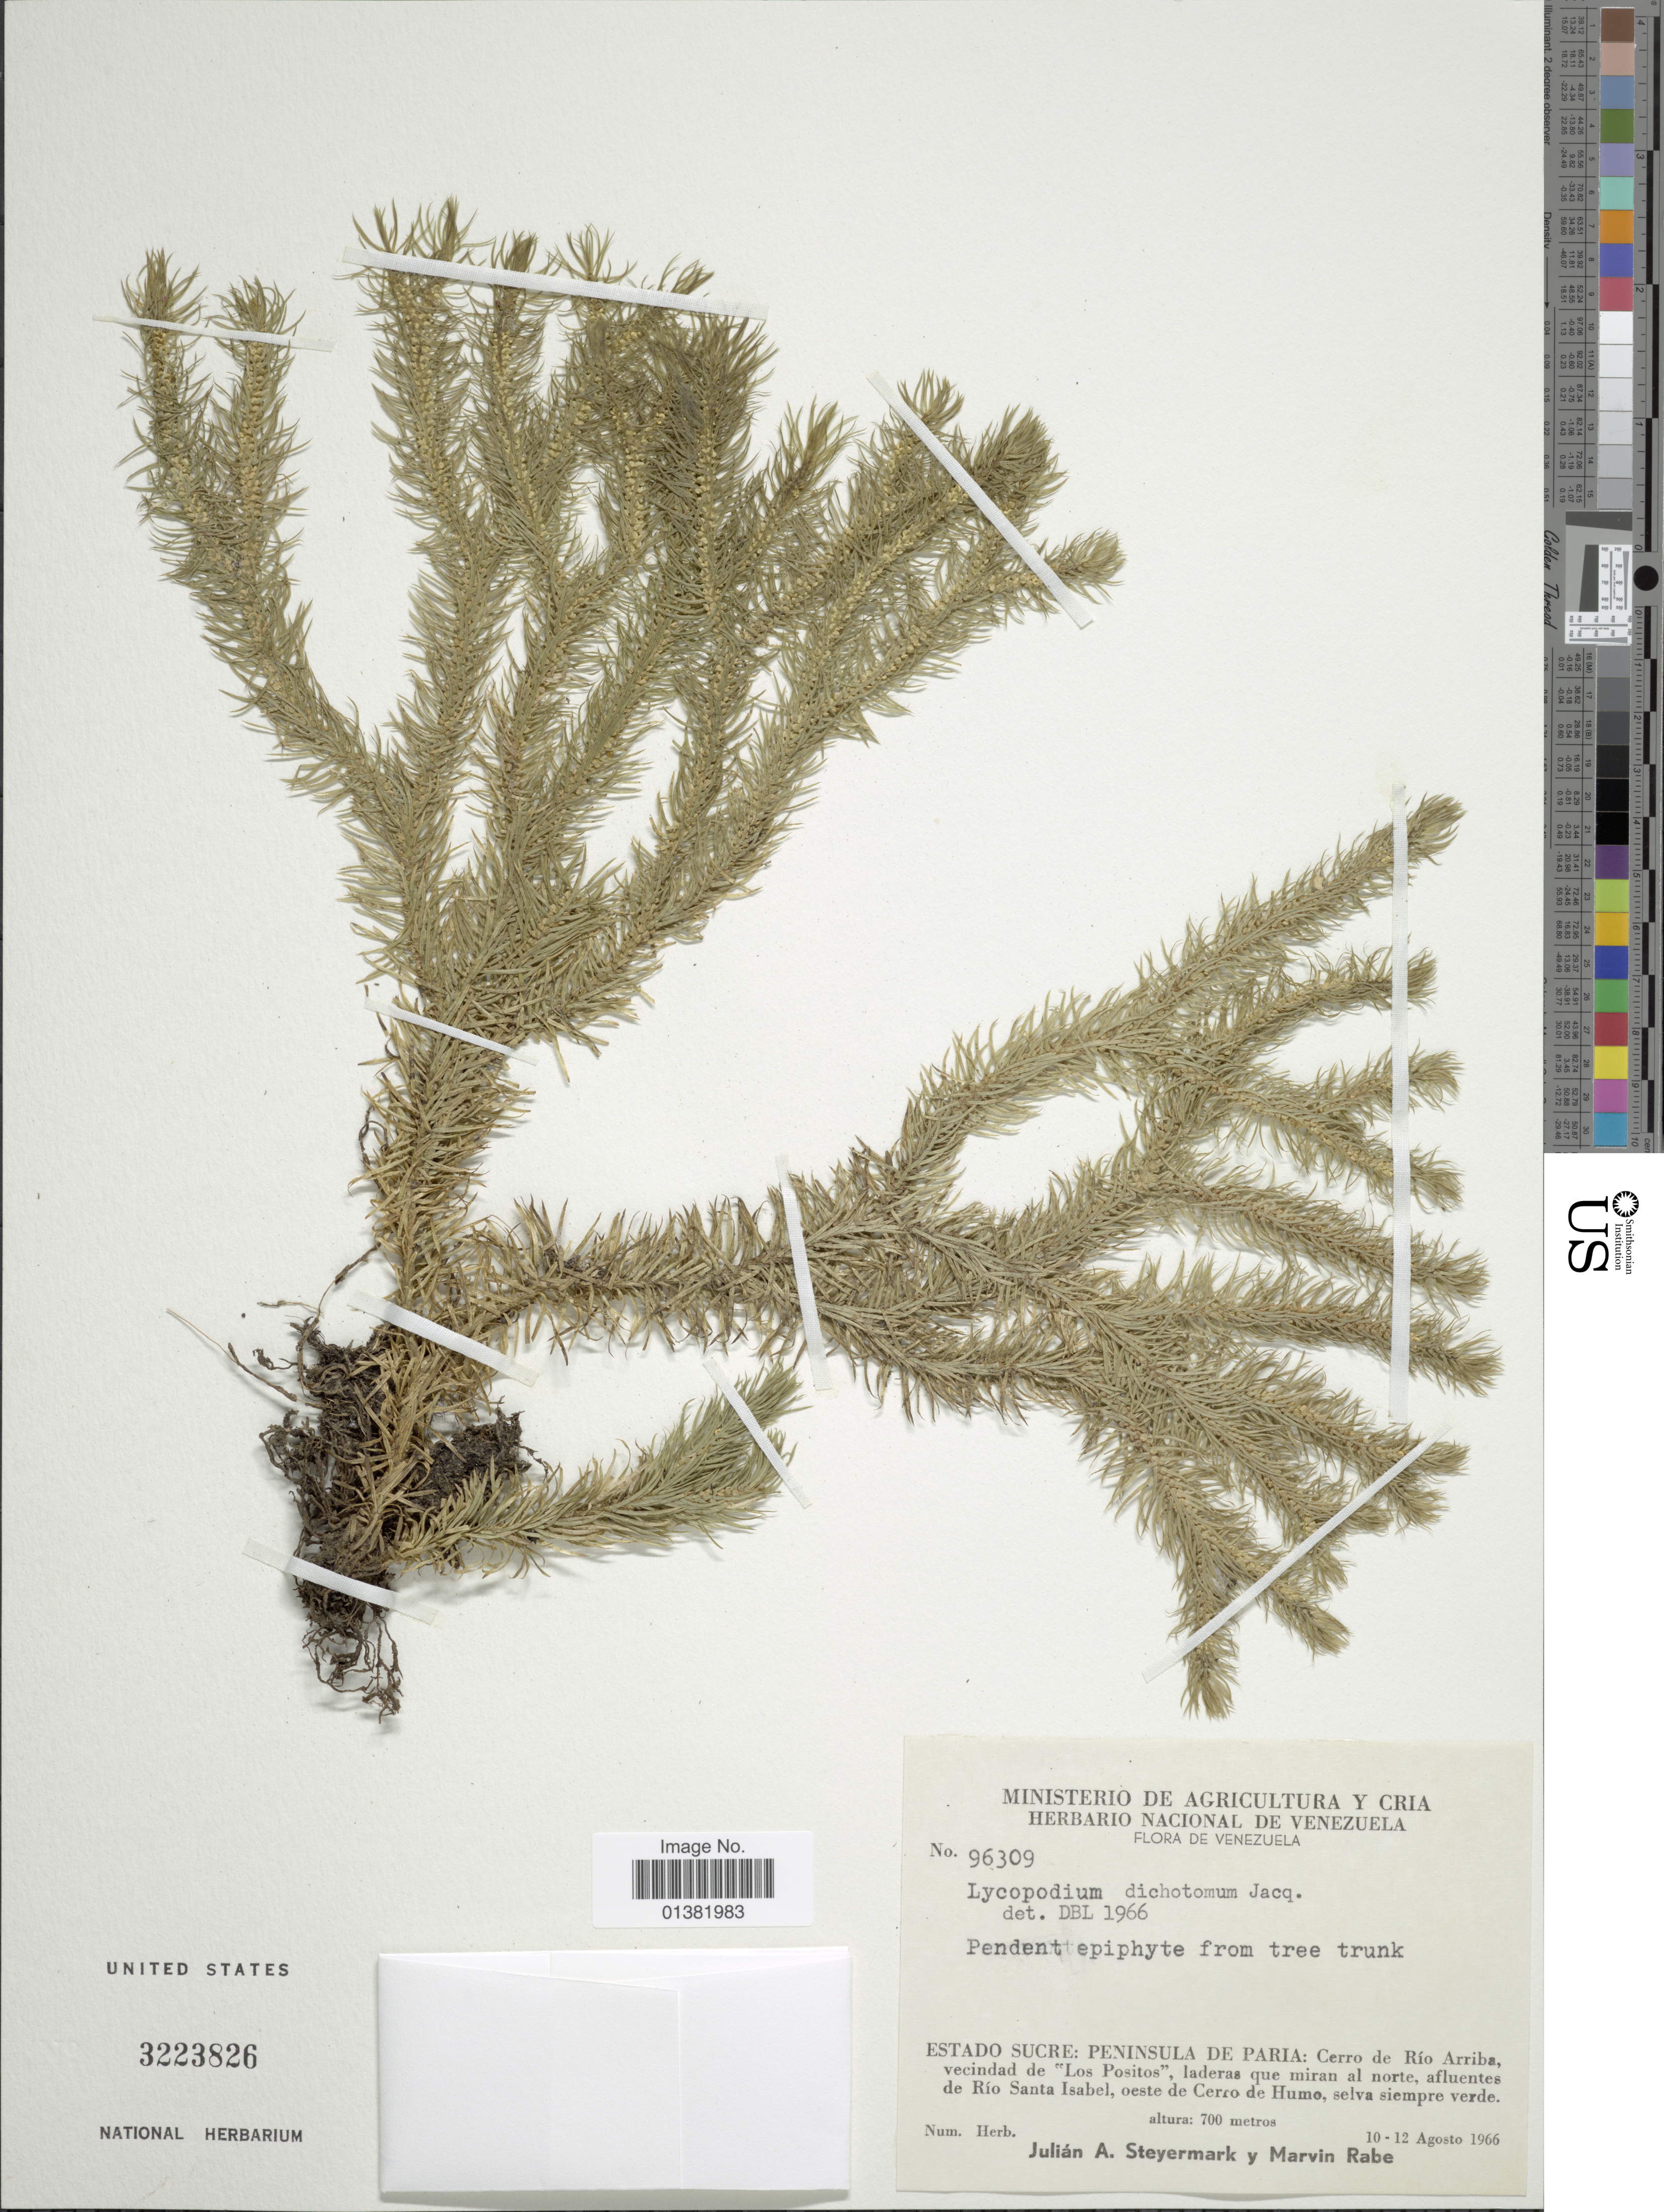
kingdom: Plantae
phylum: Tracheophyta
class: Lycopodiopsida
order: Lycopodiales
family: Lycopodiaceae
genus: Phlegmariurus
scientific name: Phlegmariurus dichotomus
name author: (Jacq.) W.H. Wagner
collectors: J. Steyermark & M. Rabe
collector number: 96309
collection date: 1966-08-10/1966-08-12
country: Venezuela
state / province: Sucre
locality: Peninsula de Paria: Cerro de Río Arriba, vecindad de "Los Positos", laderas que miran al norte, afluentes de Río Santa Isabel, oeste de Cerro de Humo, selva siempre verde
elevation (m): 700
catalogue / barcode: US 3223826